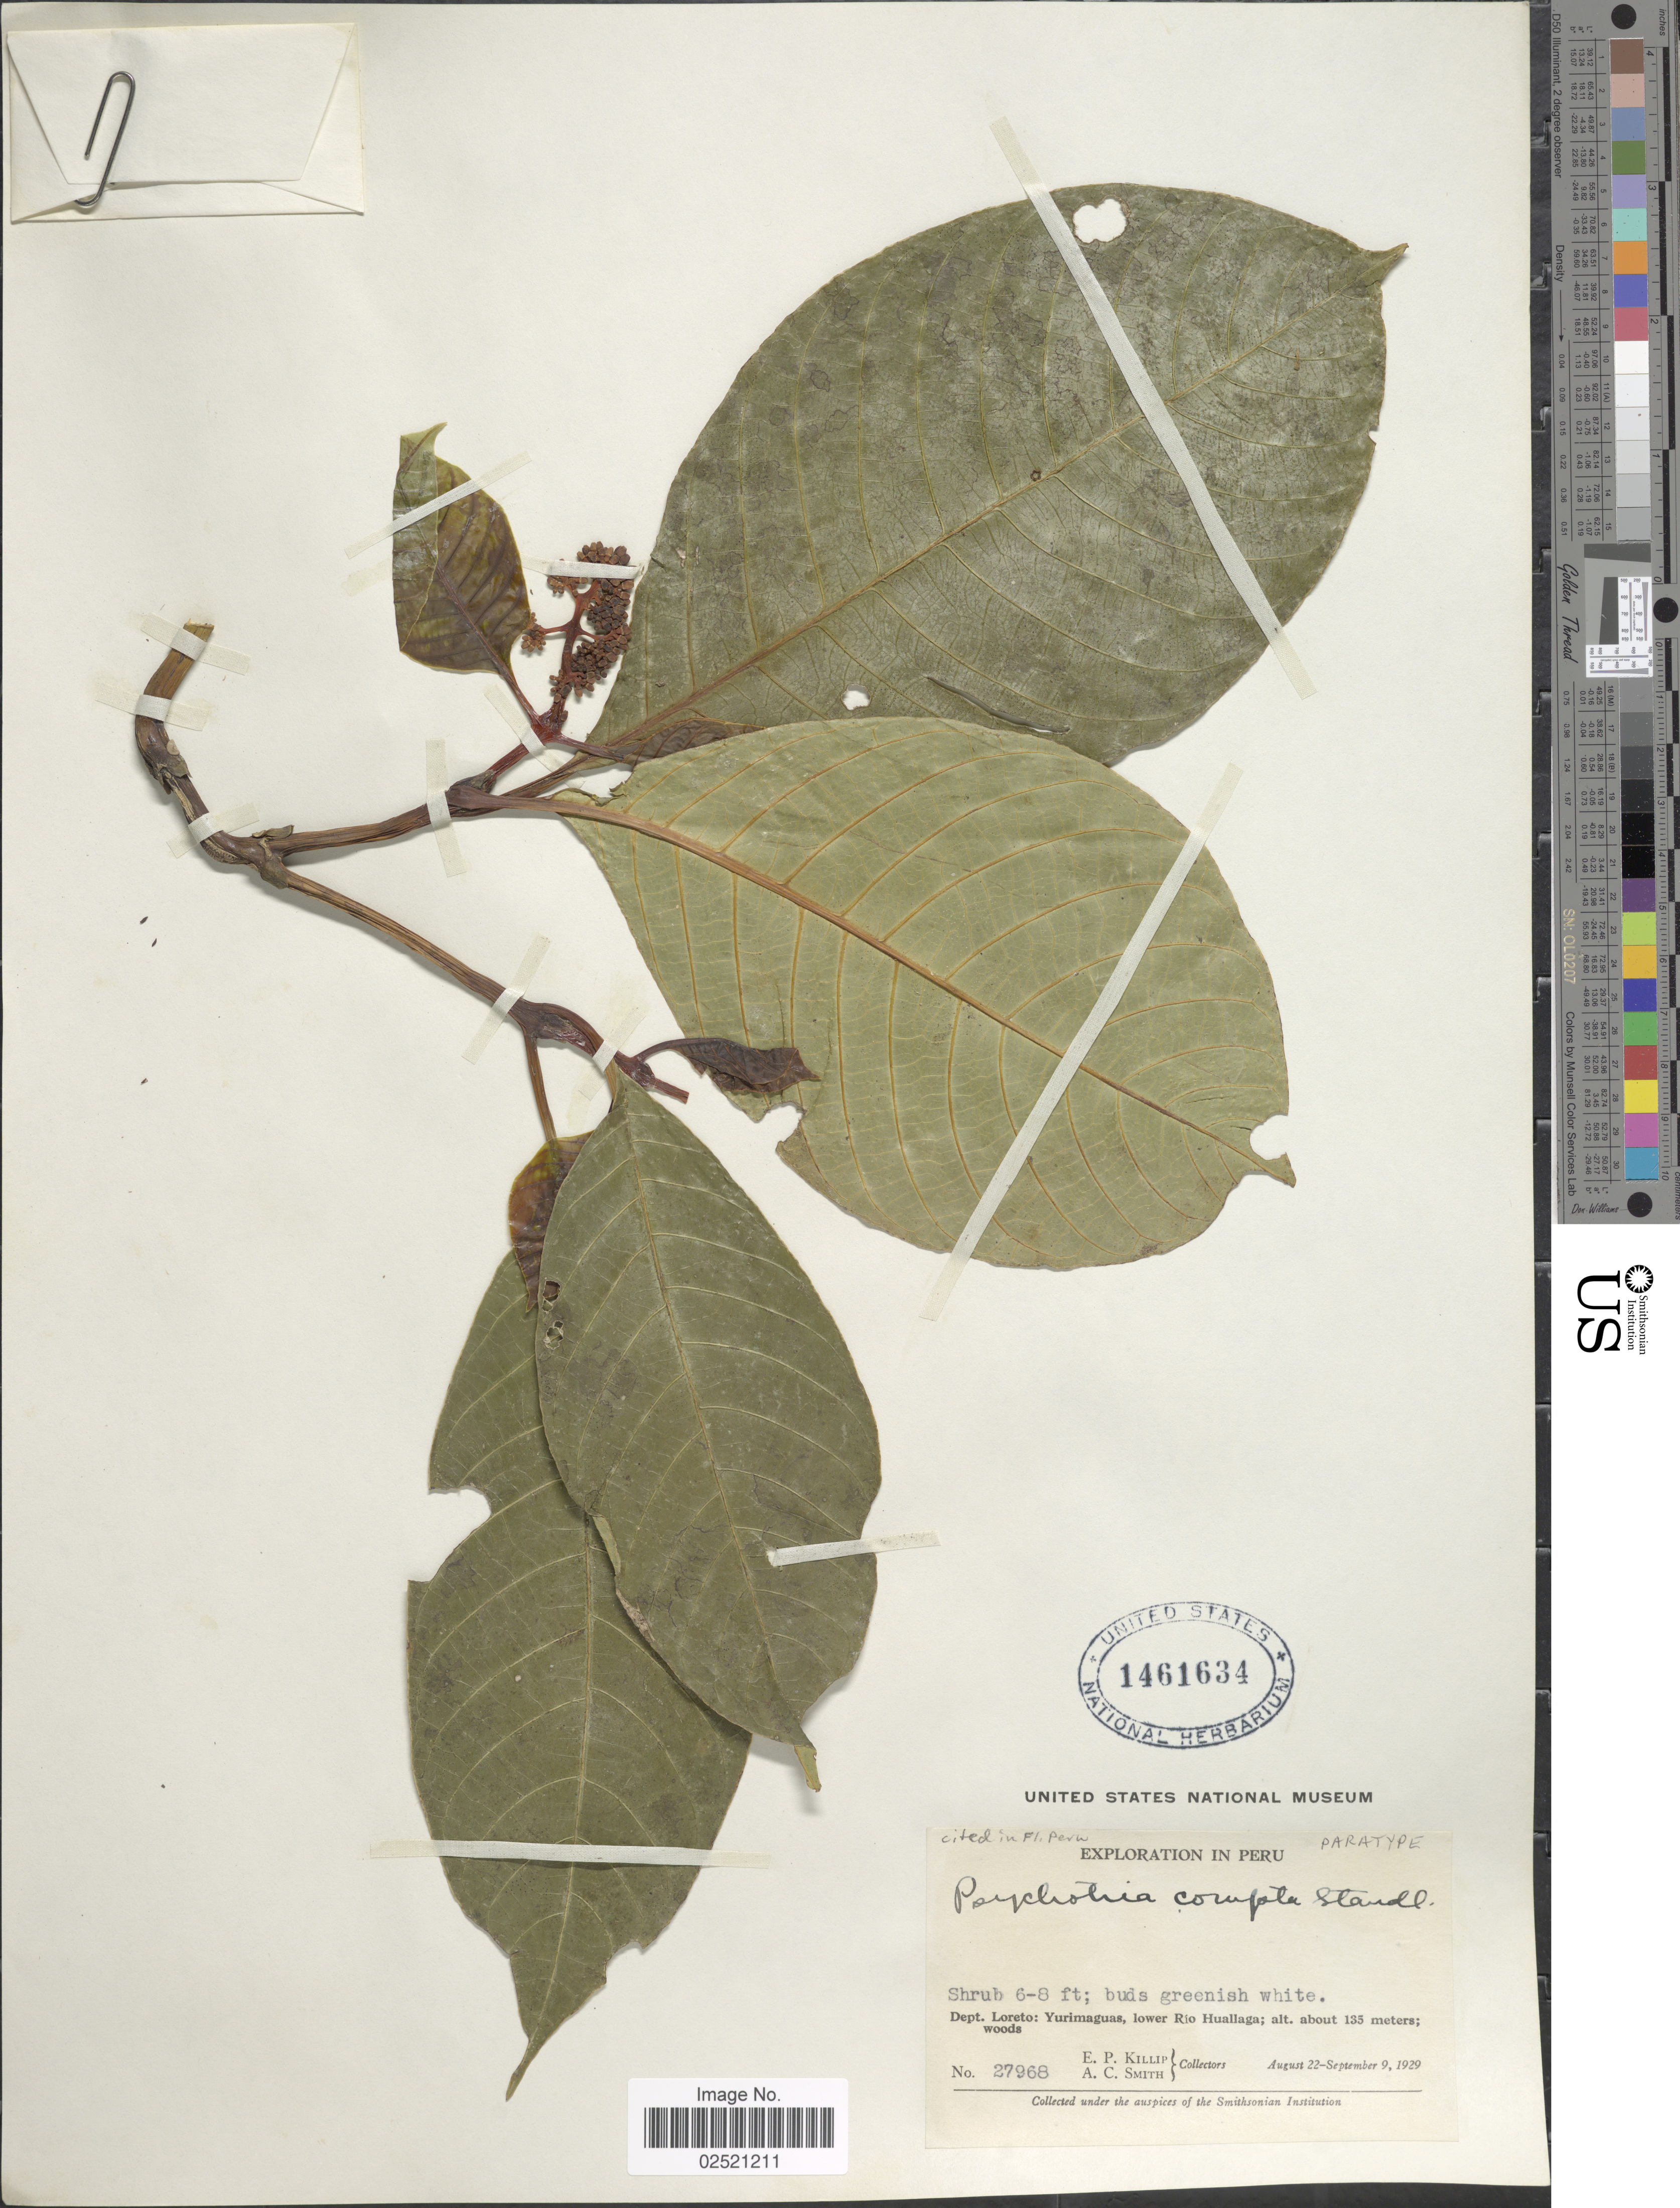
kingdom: Plantae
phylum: Tracheophyta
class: Magnoliopsida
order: Gentianales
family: Rubiaceae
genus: Psychotria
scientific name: Psychotria compta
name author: Standl.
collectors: E. P. Killip & A. C. Smith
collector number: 27968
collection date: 1929-08-22/1929-09-09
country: Peru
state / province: Loreto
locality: Yurimaguas, lower Rio Huallaga.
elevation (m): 135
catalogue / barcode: US 1461634